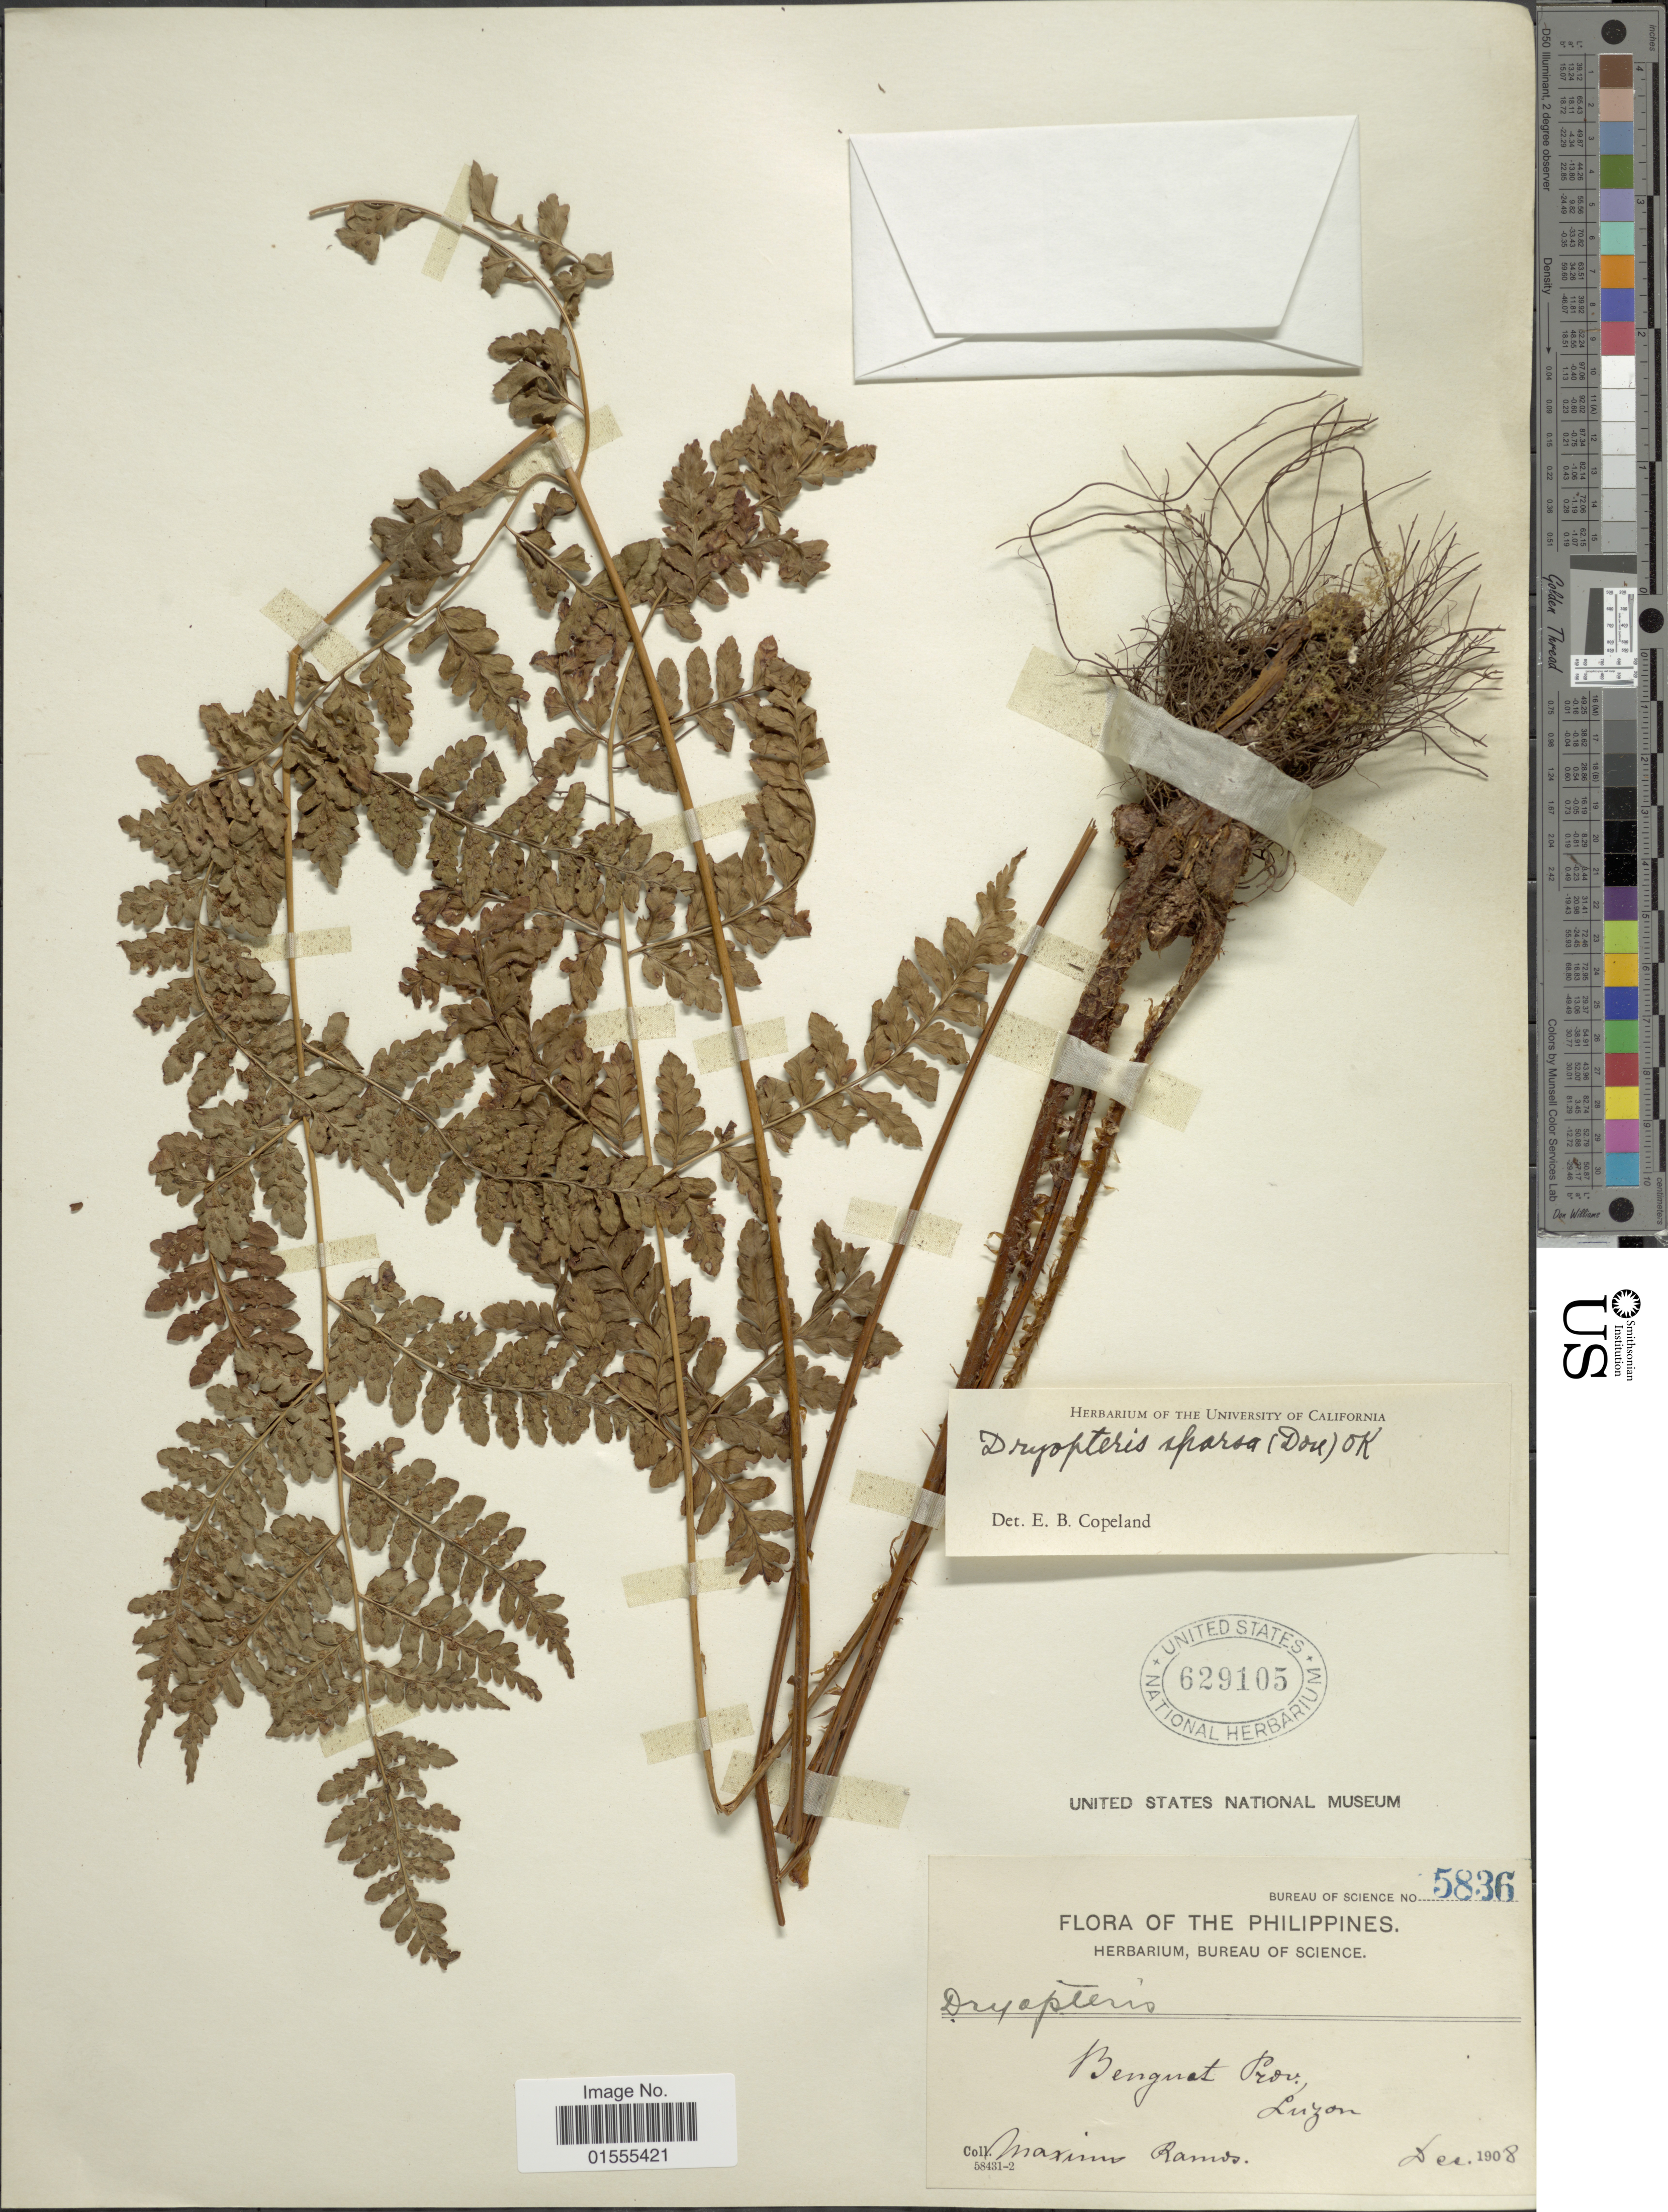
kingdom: Plantae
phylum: Tracheophyta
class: Polypodiopsida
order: Polypodiales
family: Dryopteridaceae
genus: Dryopteris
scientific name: Dryopteris sparsa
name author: (D. Don) Kuntze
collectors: M. Ramos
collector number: Bureau of Science 5836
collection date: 1908-12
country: Philippines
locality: Benguet Prov., Luzon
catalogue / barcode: US 629105